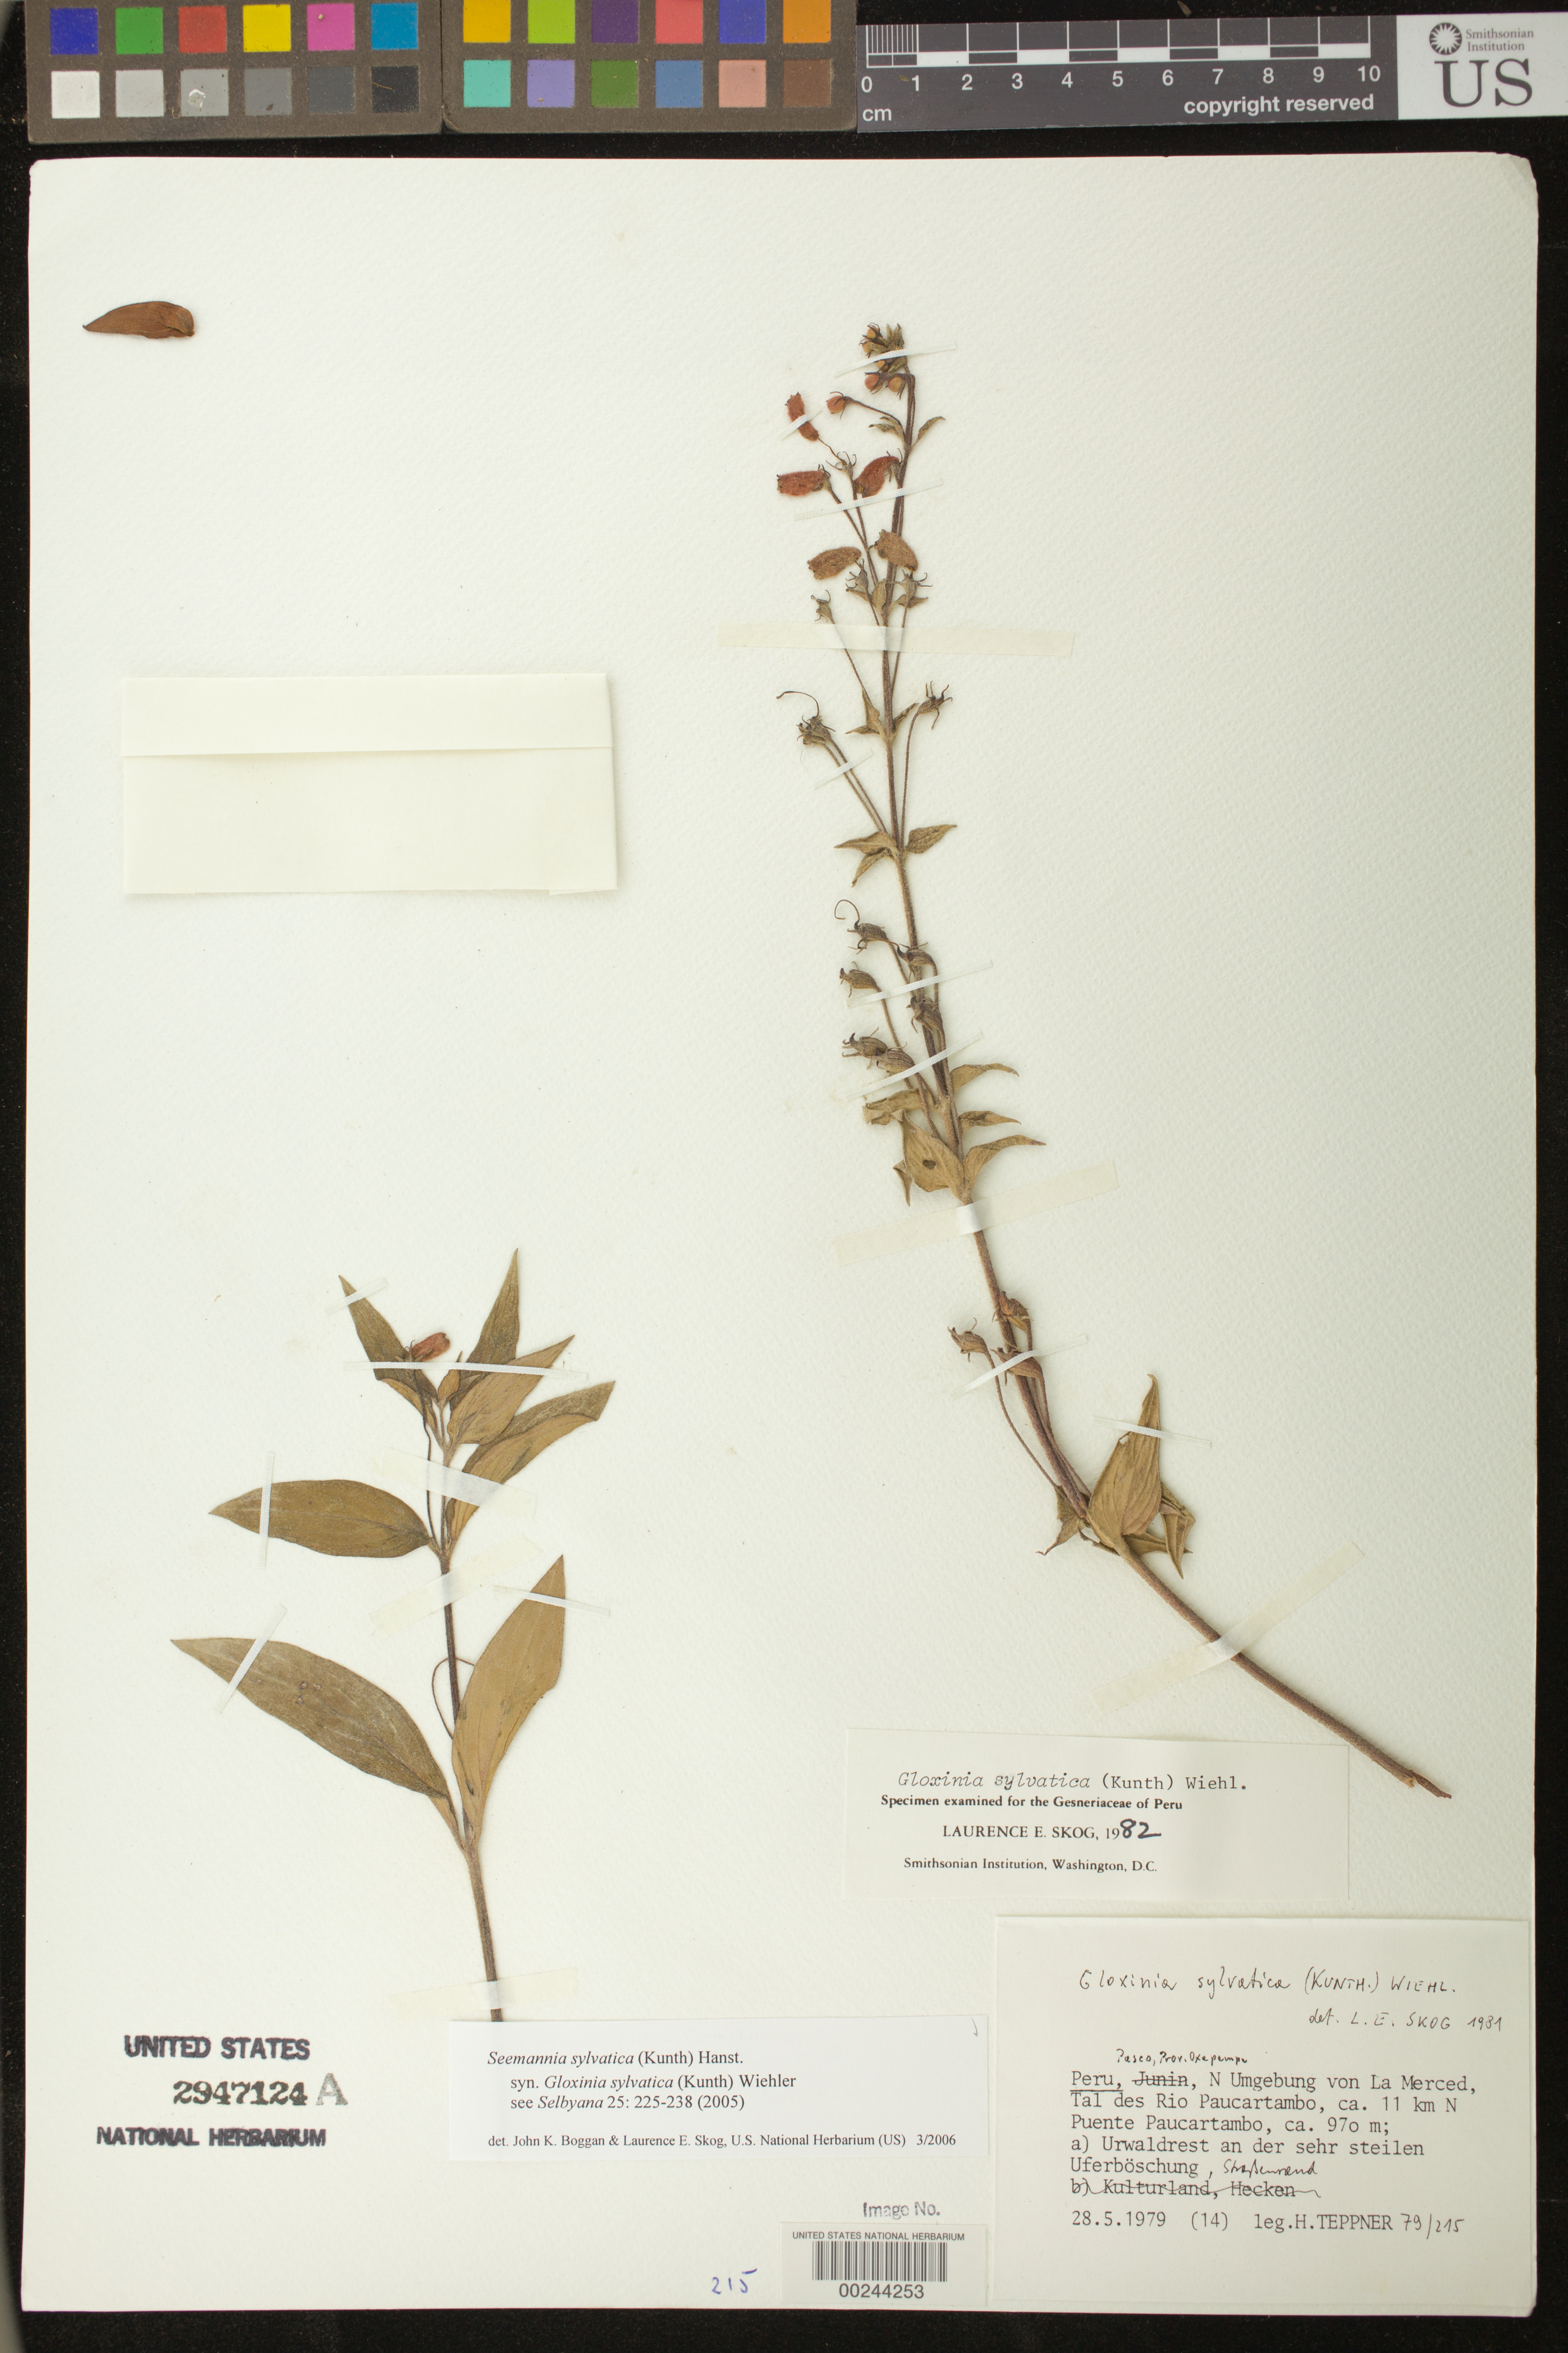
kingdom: Plantae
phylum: Tracheophyta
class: Magnoliopsida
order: Lamiales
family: Gesneriaceae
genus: Seemannia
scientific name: Seemannia sylvatica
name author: (Kunth) Hanst.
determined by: Boggan, J. K.; Skog, L. E.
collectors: H. Teppner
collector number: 79/ 215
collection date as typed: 28 May 1979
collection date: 1979-05-28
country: Peru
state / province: Pasco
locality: Prov. Oxapampa; N environs of La Merced, valley of Rio Paucartambo, ca 11 km N Puente Paucartambo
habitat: Virgin forest remnant ...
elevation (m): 970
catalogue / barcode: US 2947124A